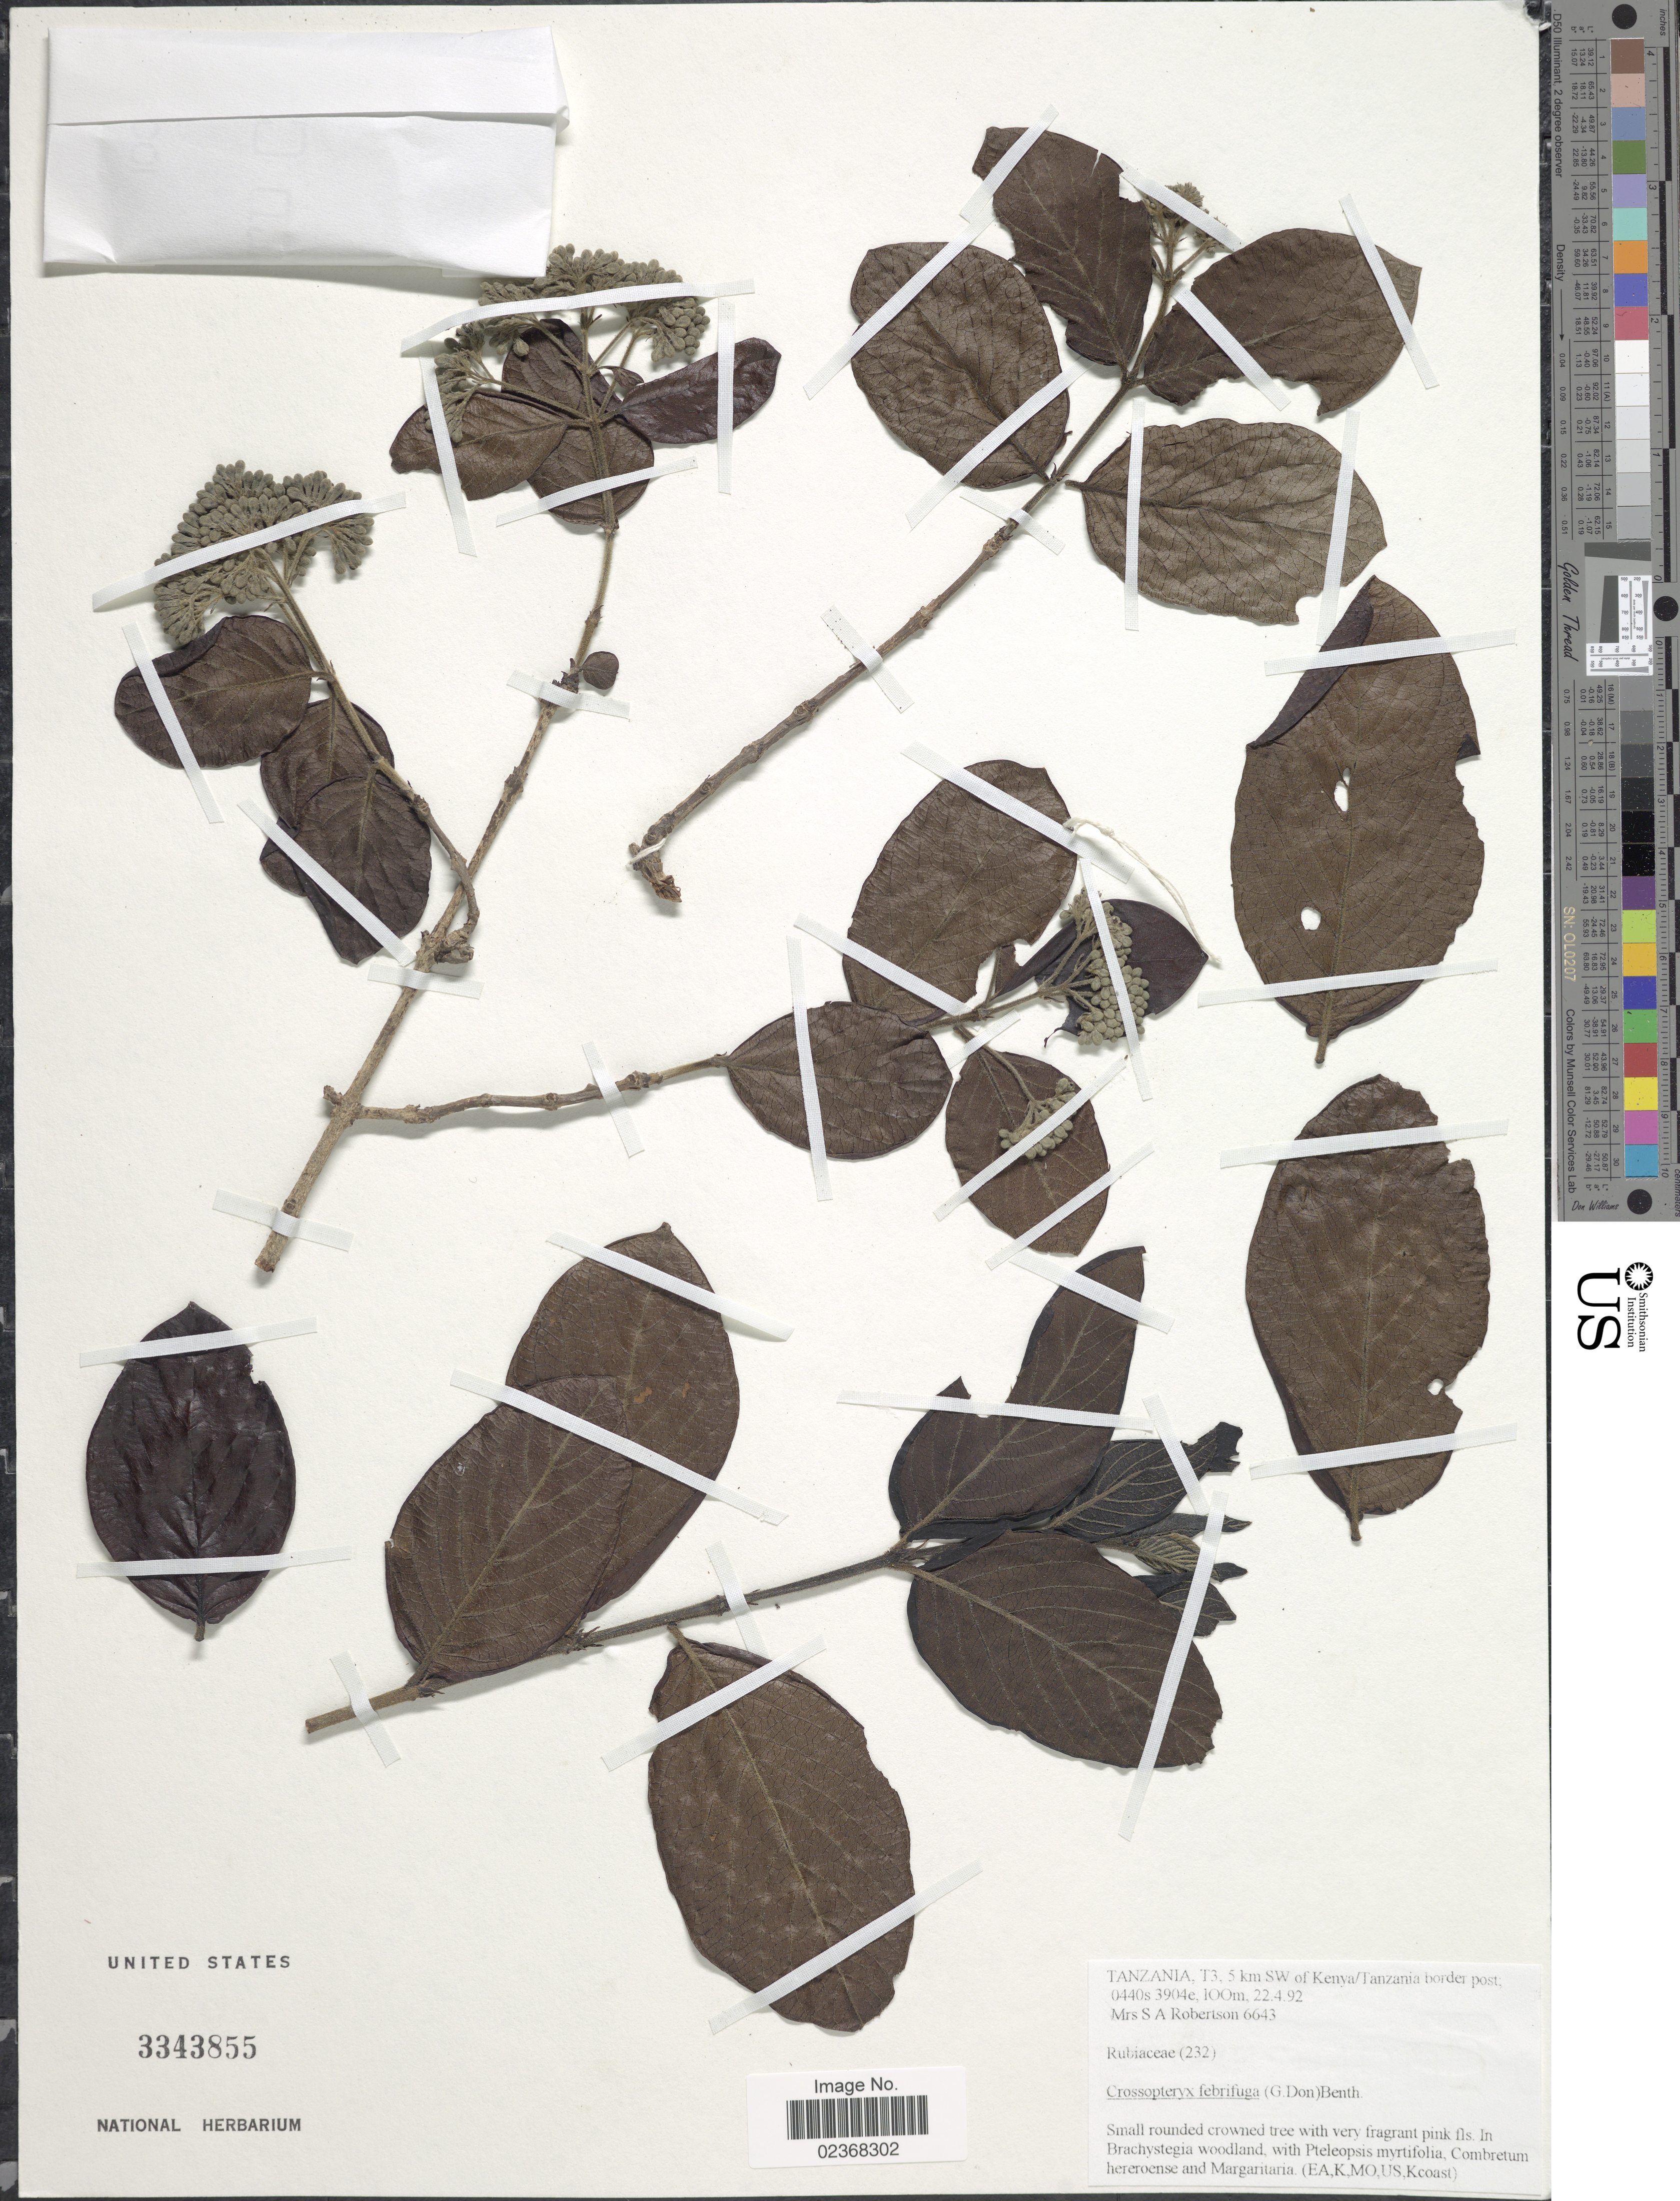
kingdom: Plantae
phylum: Tracheophyta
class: Magnoliopsida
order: Gentianales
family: Rubiaceae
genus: Crossopteryx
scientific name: Crossopteryx febrifuga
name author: (Afzel. ex G. Don) Benth.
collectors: Mrs. S. A. Robertson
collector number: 6643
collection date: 1992-04-22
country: Tanzania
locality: T3, 5km SW of Kenya/Tanzania border post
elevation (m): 100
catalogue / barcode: US 3343855